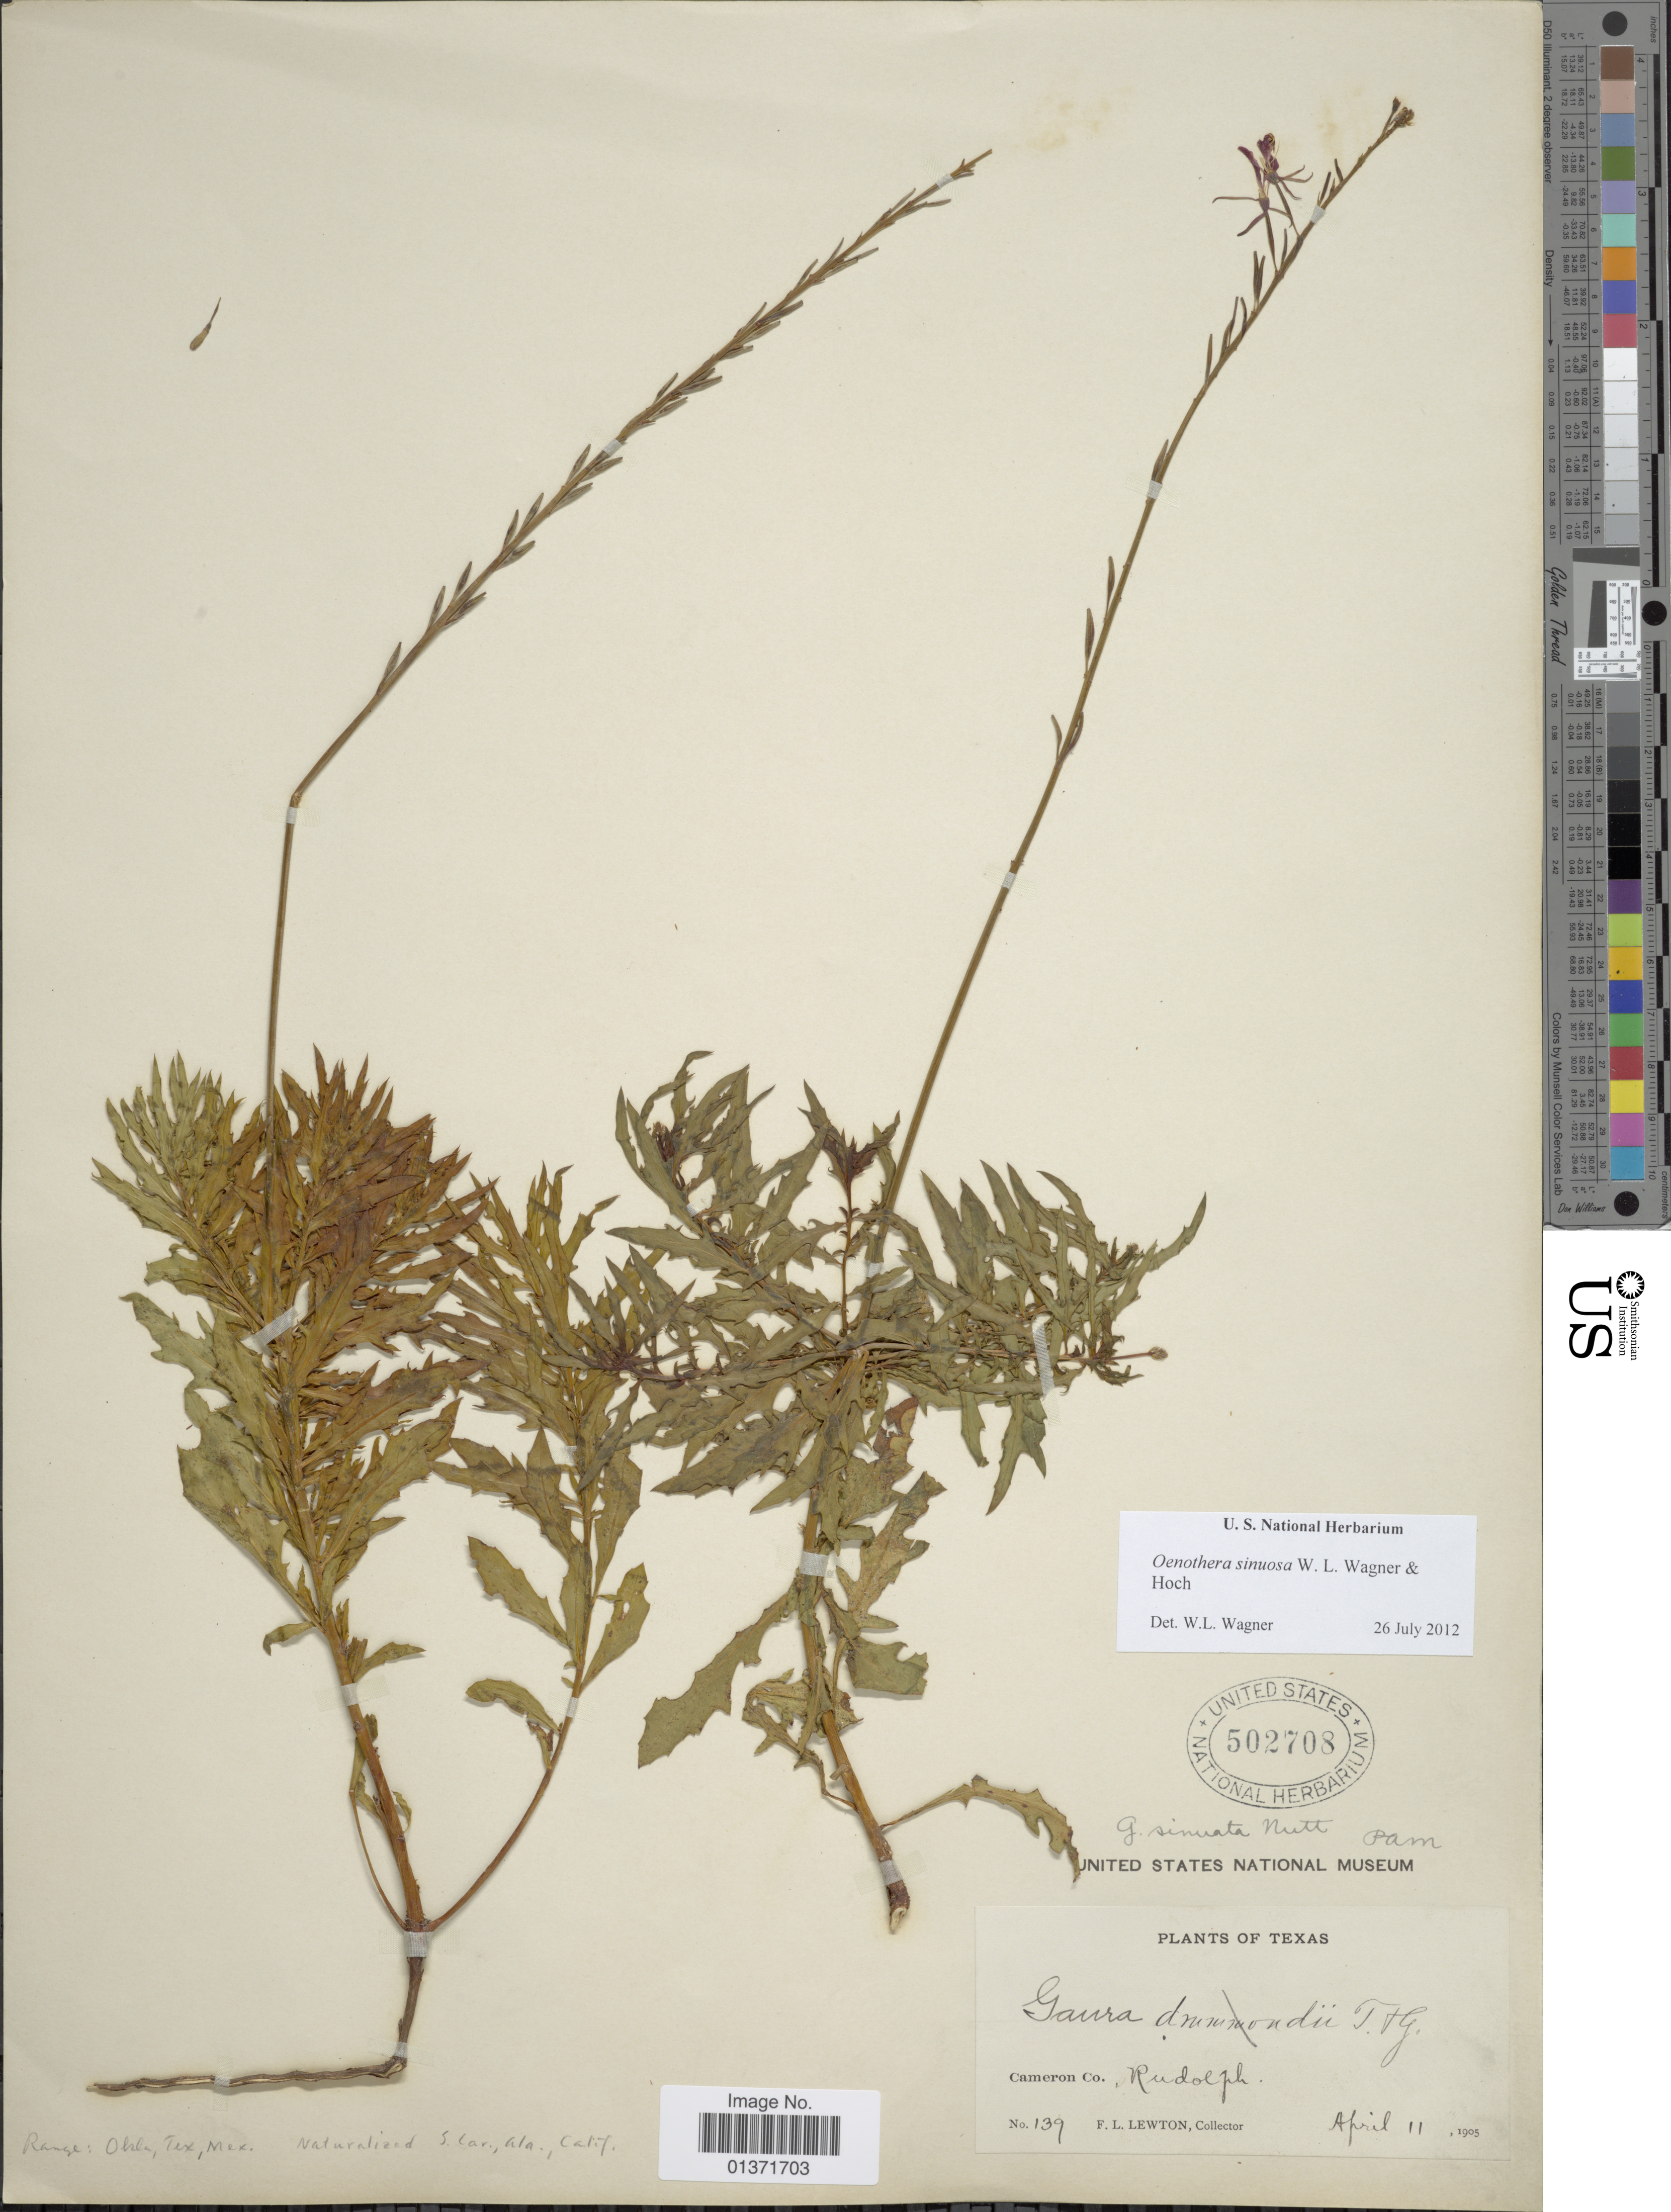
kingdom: Plantae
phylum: Tracheophyta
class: Magnoliopsida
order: Myrtales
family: Onagraceae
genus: Oenothera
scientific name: Oenothera sinuosa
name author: Nutt. ex Ser.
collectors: F. L. Lewton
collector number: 139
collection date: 1905-04-11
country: United States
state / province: Texas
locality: Cameron Co, Rudolph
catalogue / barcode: US 502708